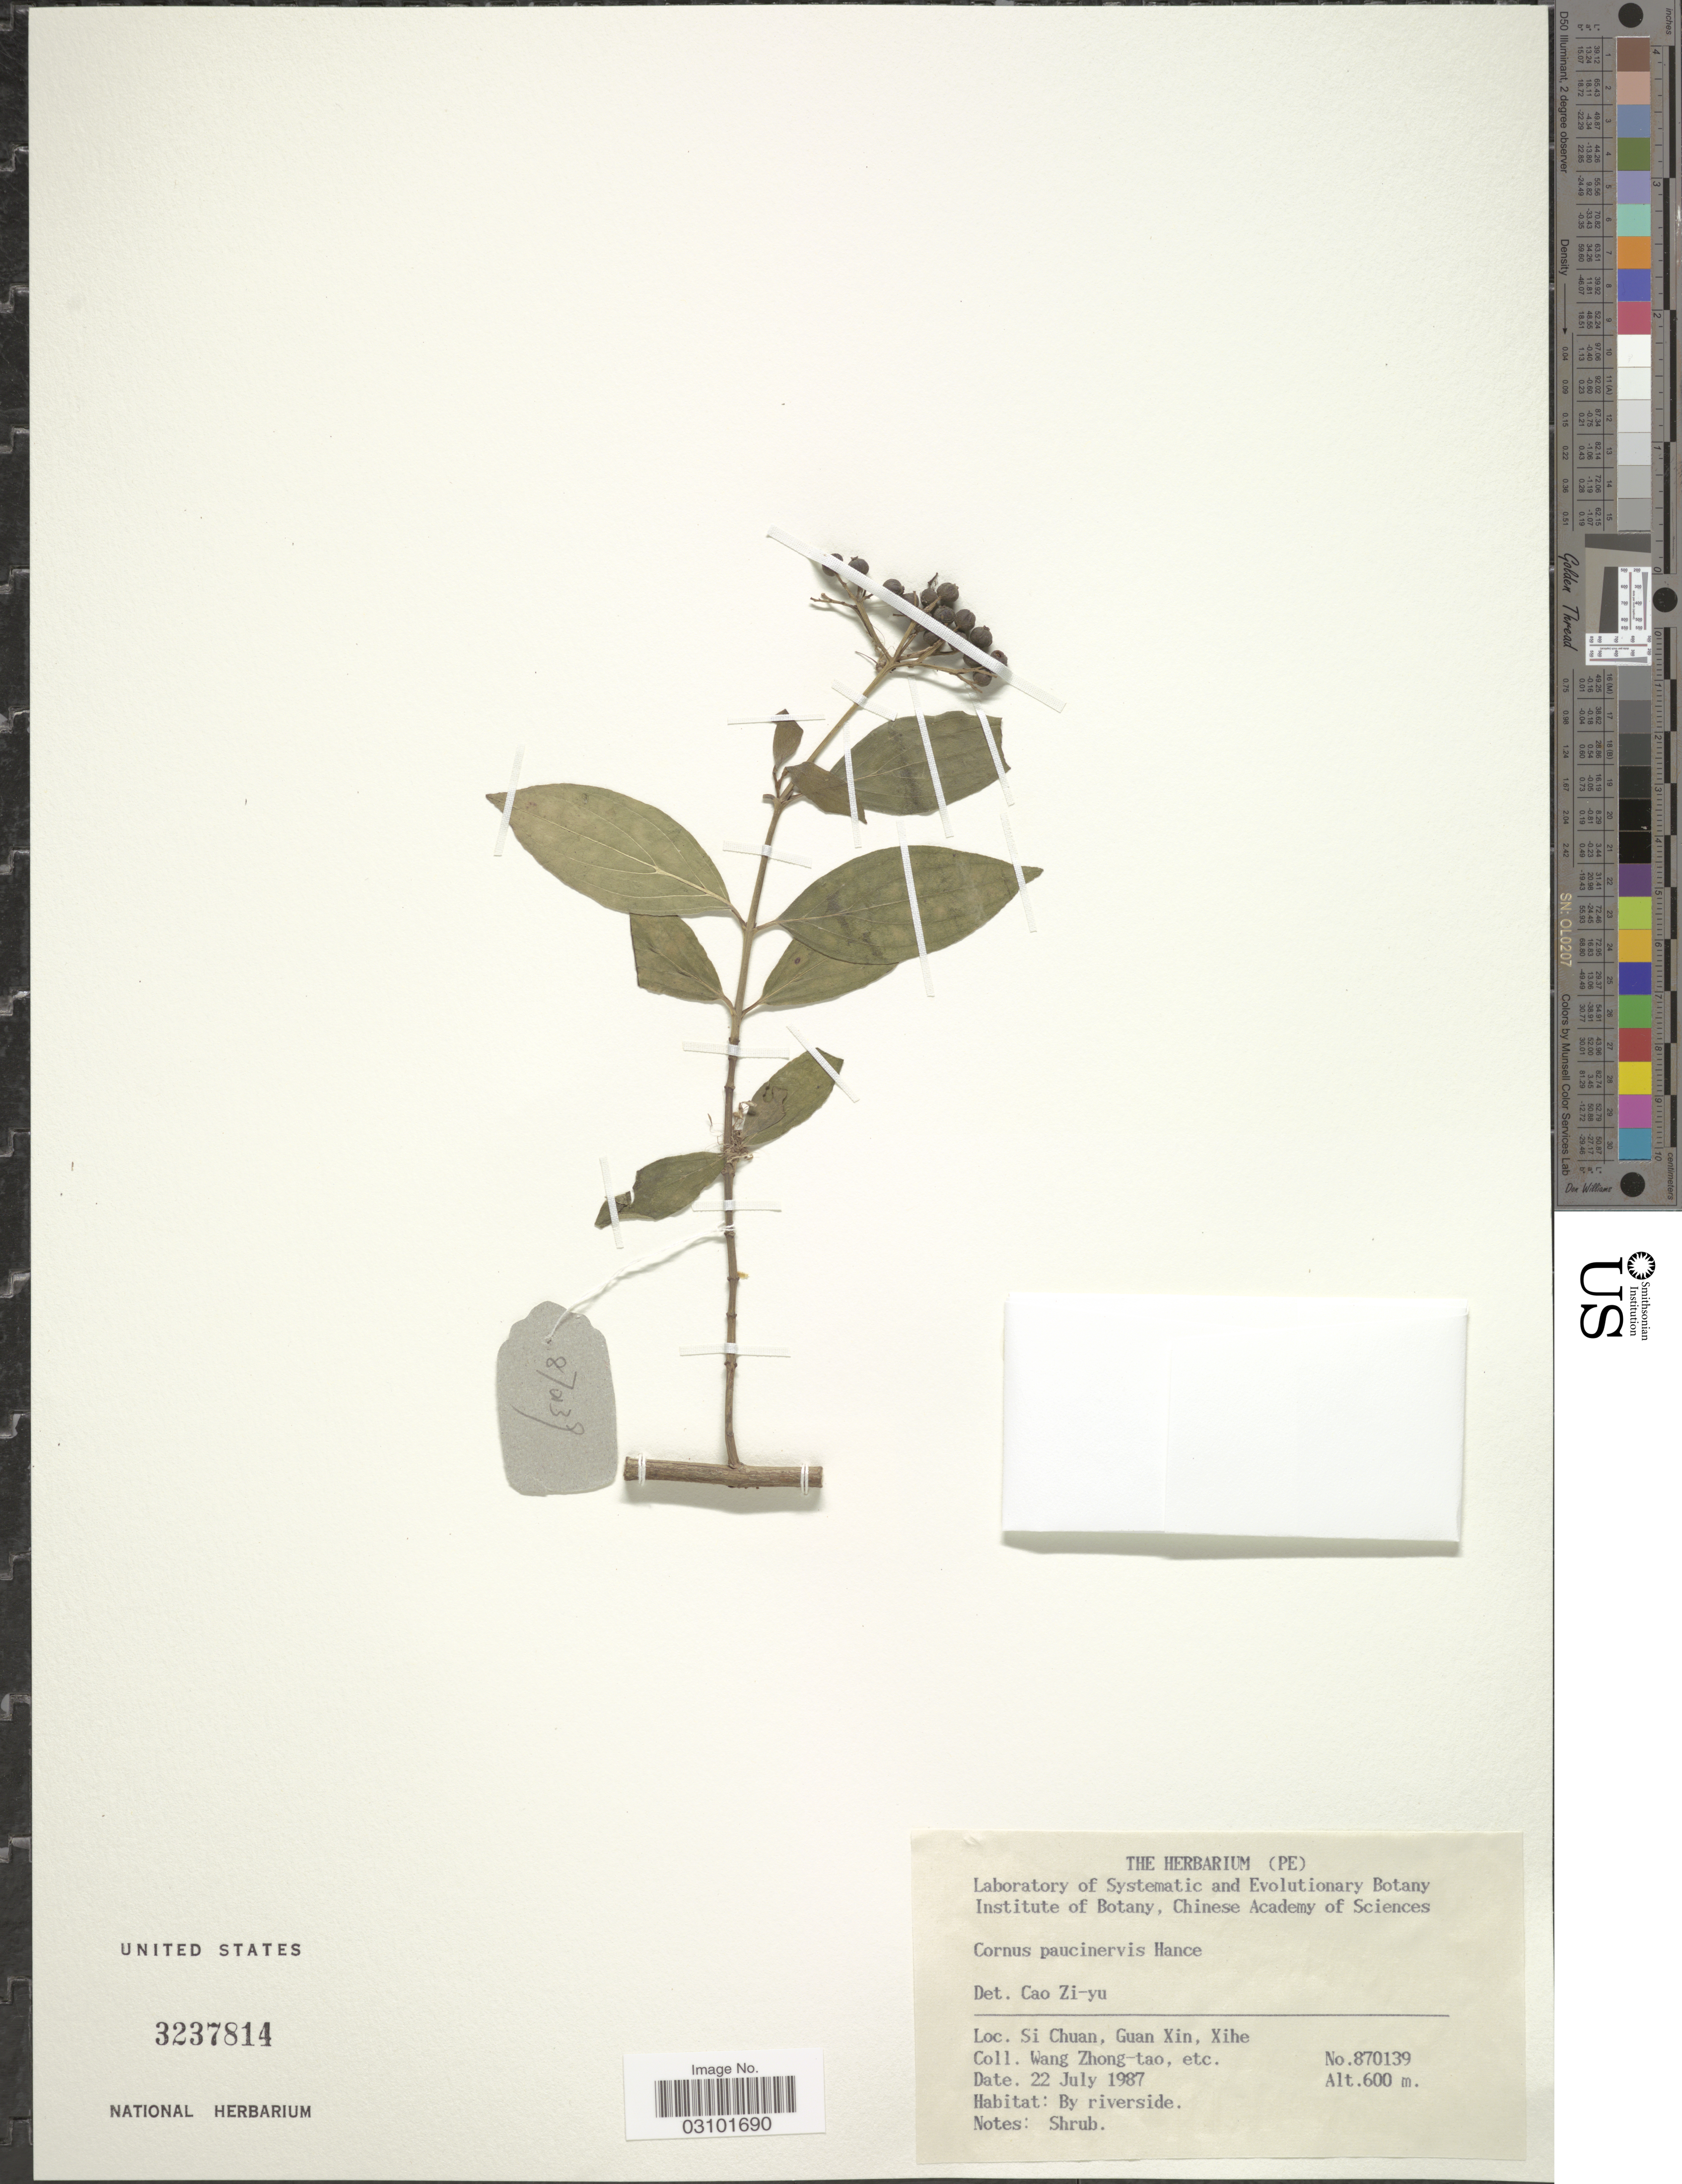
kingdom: Plantae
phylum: Tracheophyta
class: Magnoliopsida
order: Cornales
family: Cornaceae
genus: Cornus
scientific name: Cornus paucinervis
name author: Hance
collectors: W. Zhong-Tao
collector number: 870139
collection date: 1987-07-22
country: China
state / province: Sichuan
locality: Si Chuan, Guan Xin, Xihe.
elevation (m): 600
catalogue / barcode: US 3237814